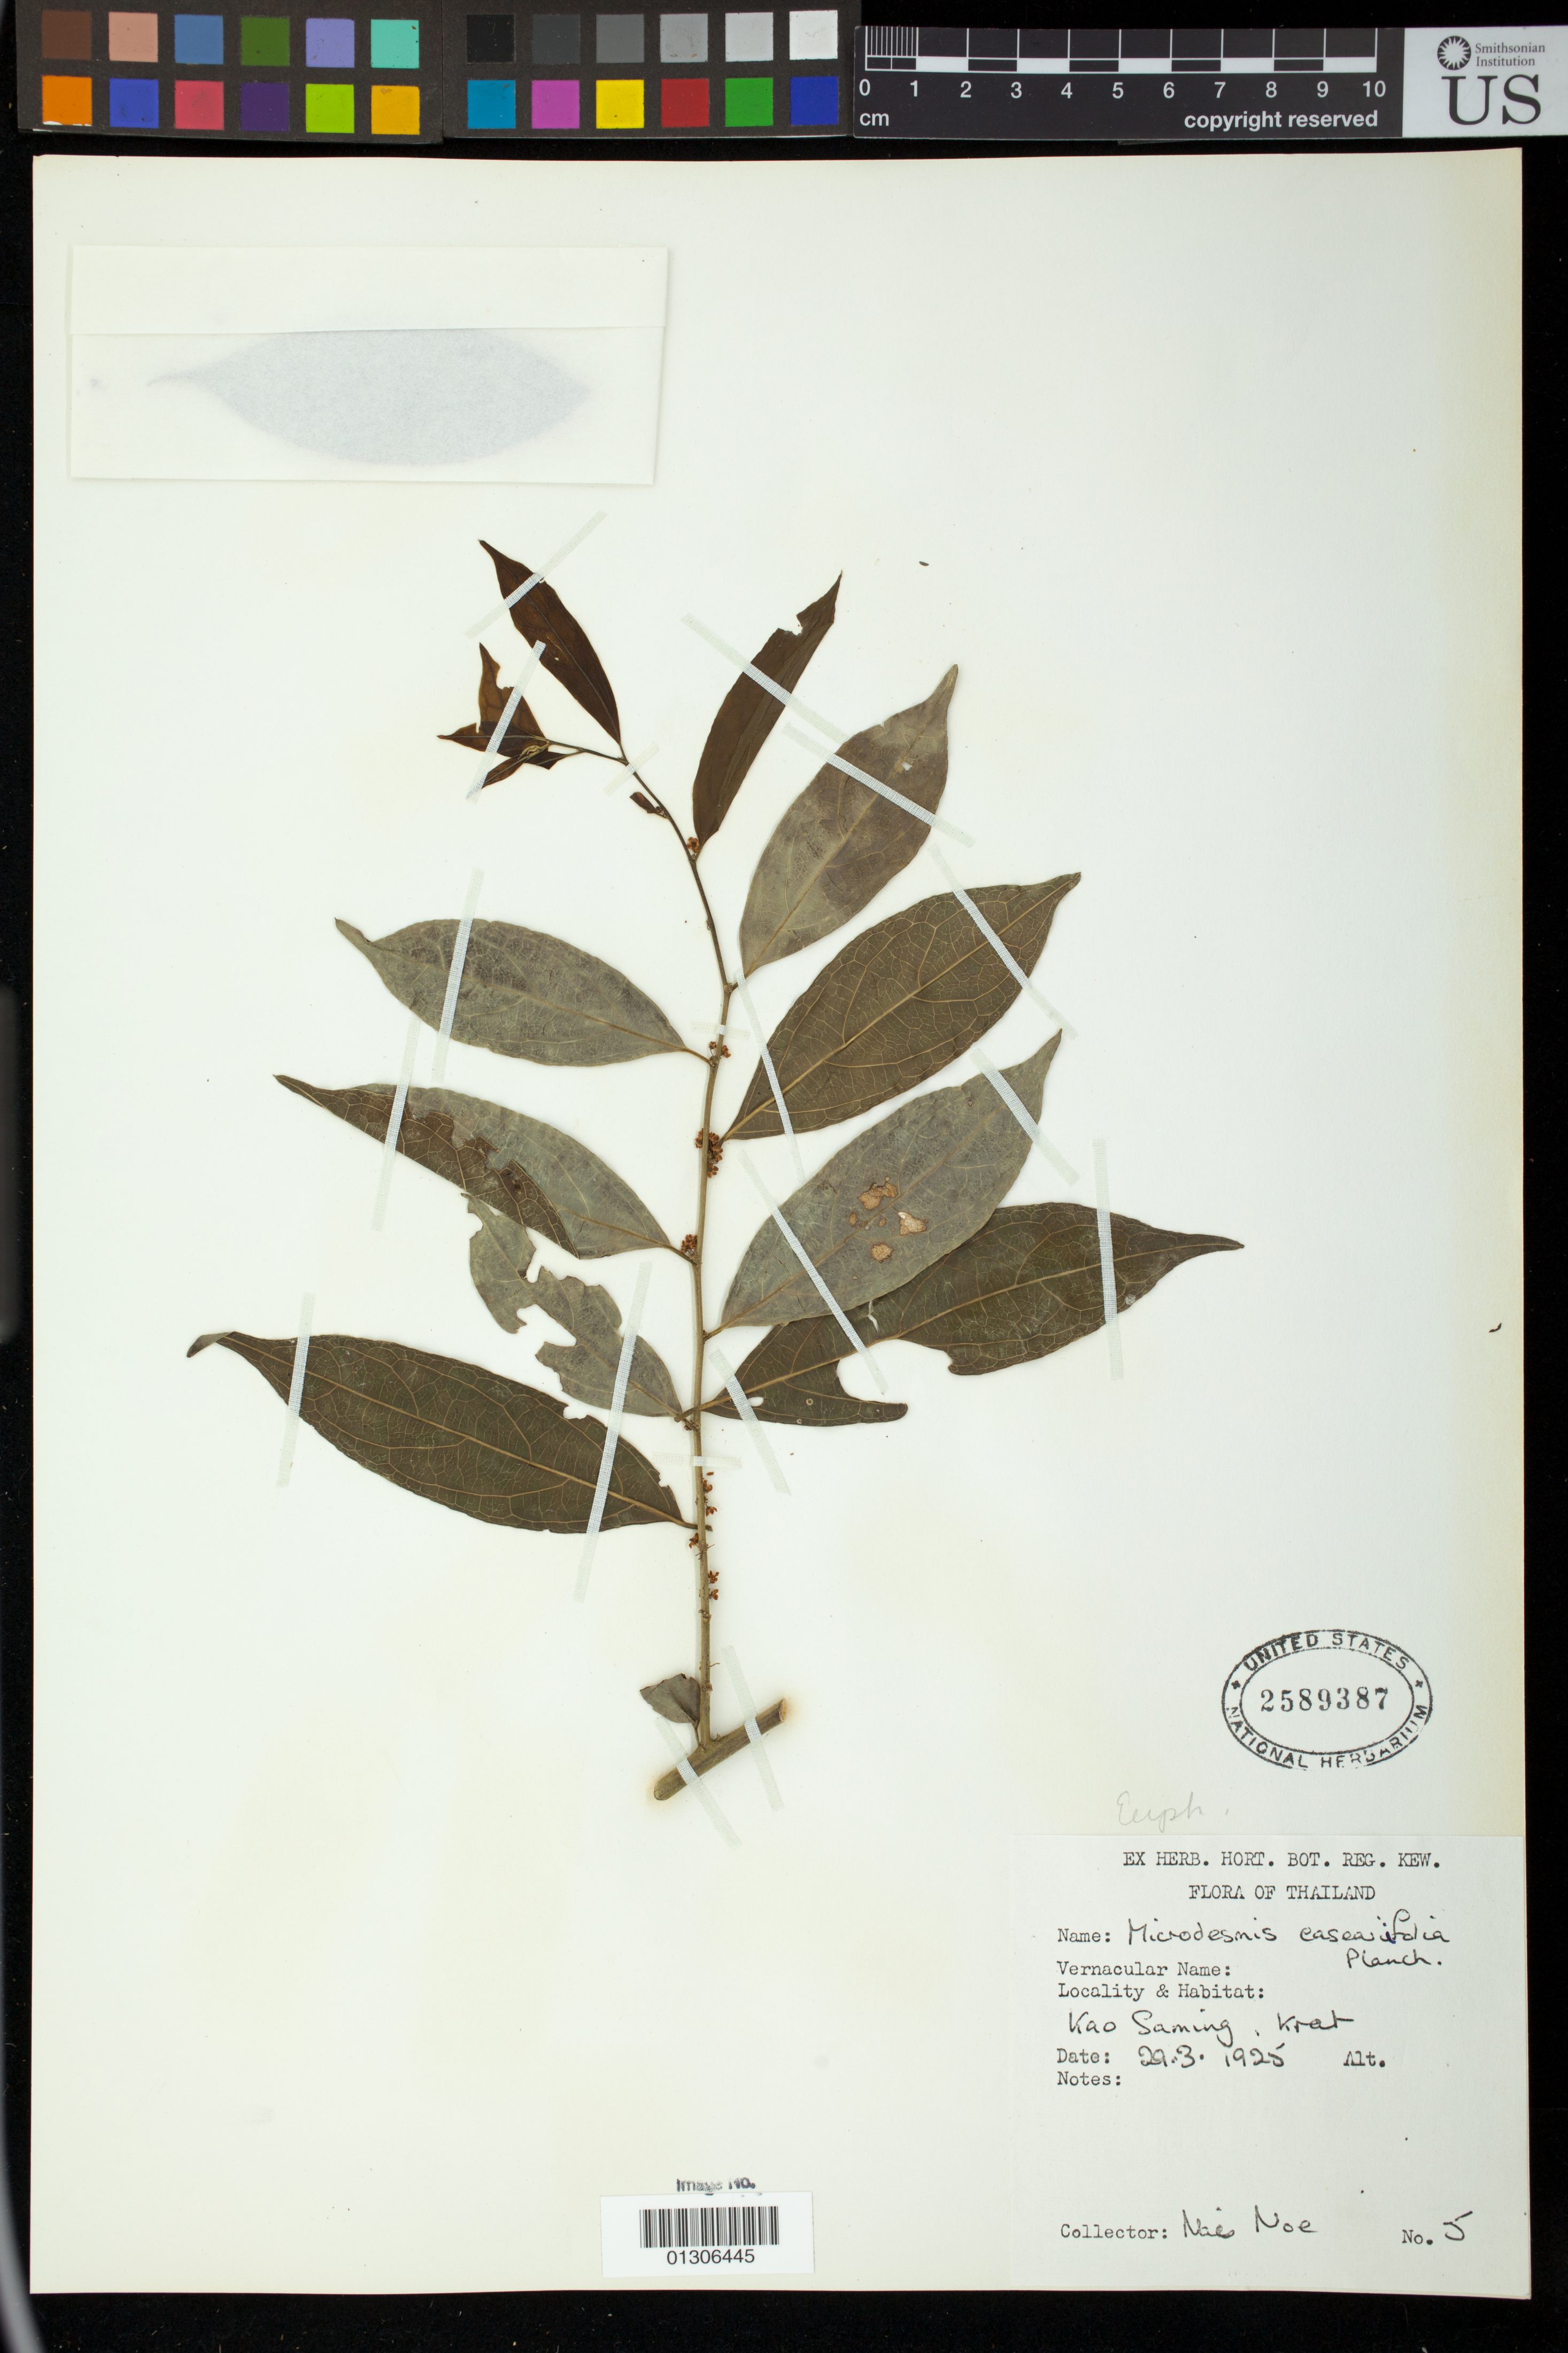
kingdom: Plantae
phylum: Tracheophyta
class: Magnoliopsida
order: Malpighiales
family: Pandaceae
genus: Microdesmis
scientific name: Microdesmis casearifolia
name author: Planch. & Hook.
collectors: N. Noe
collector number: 5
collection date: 1925-03-29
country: Thailand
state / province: Trat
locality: Kao Saming, Krat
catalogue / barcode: US 2589387